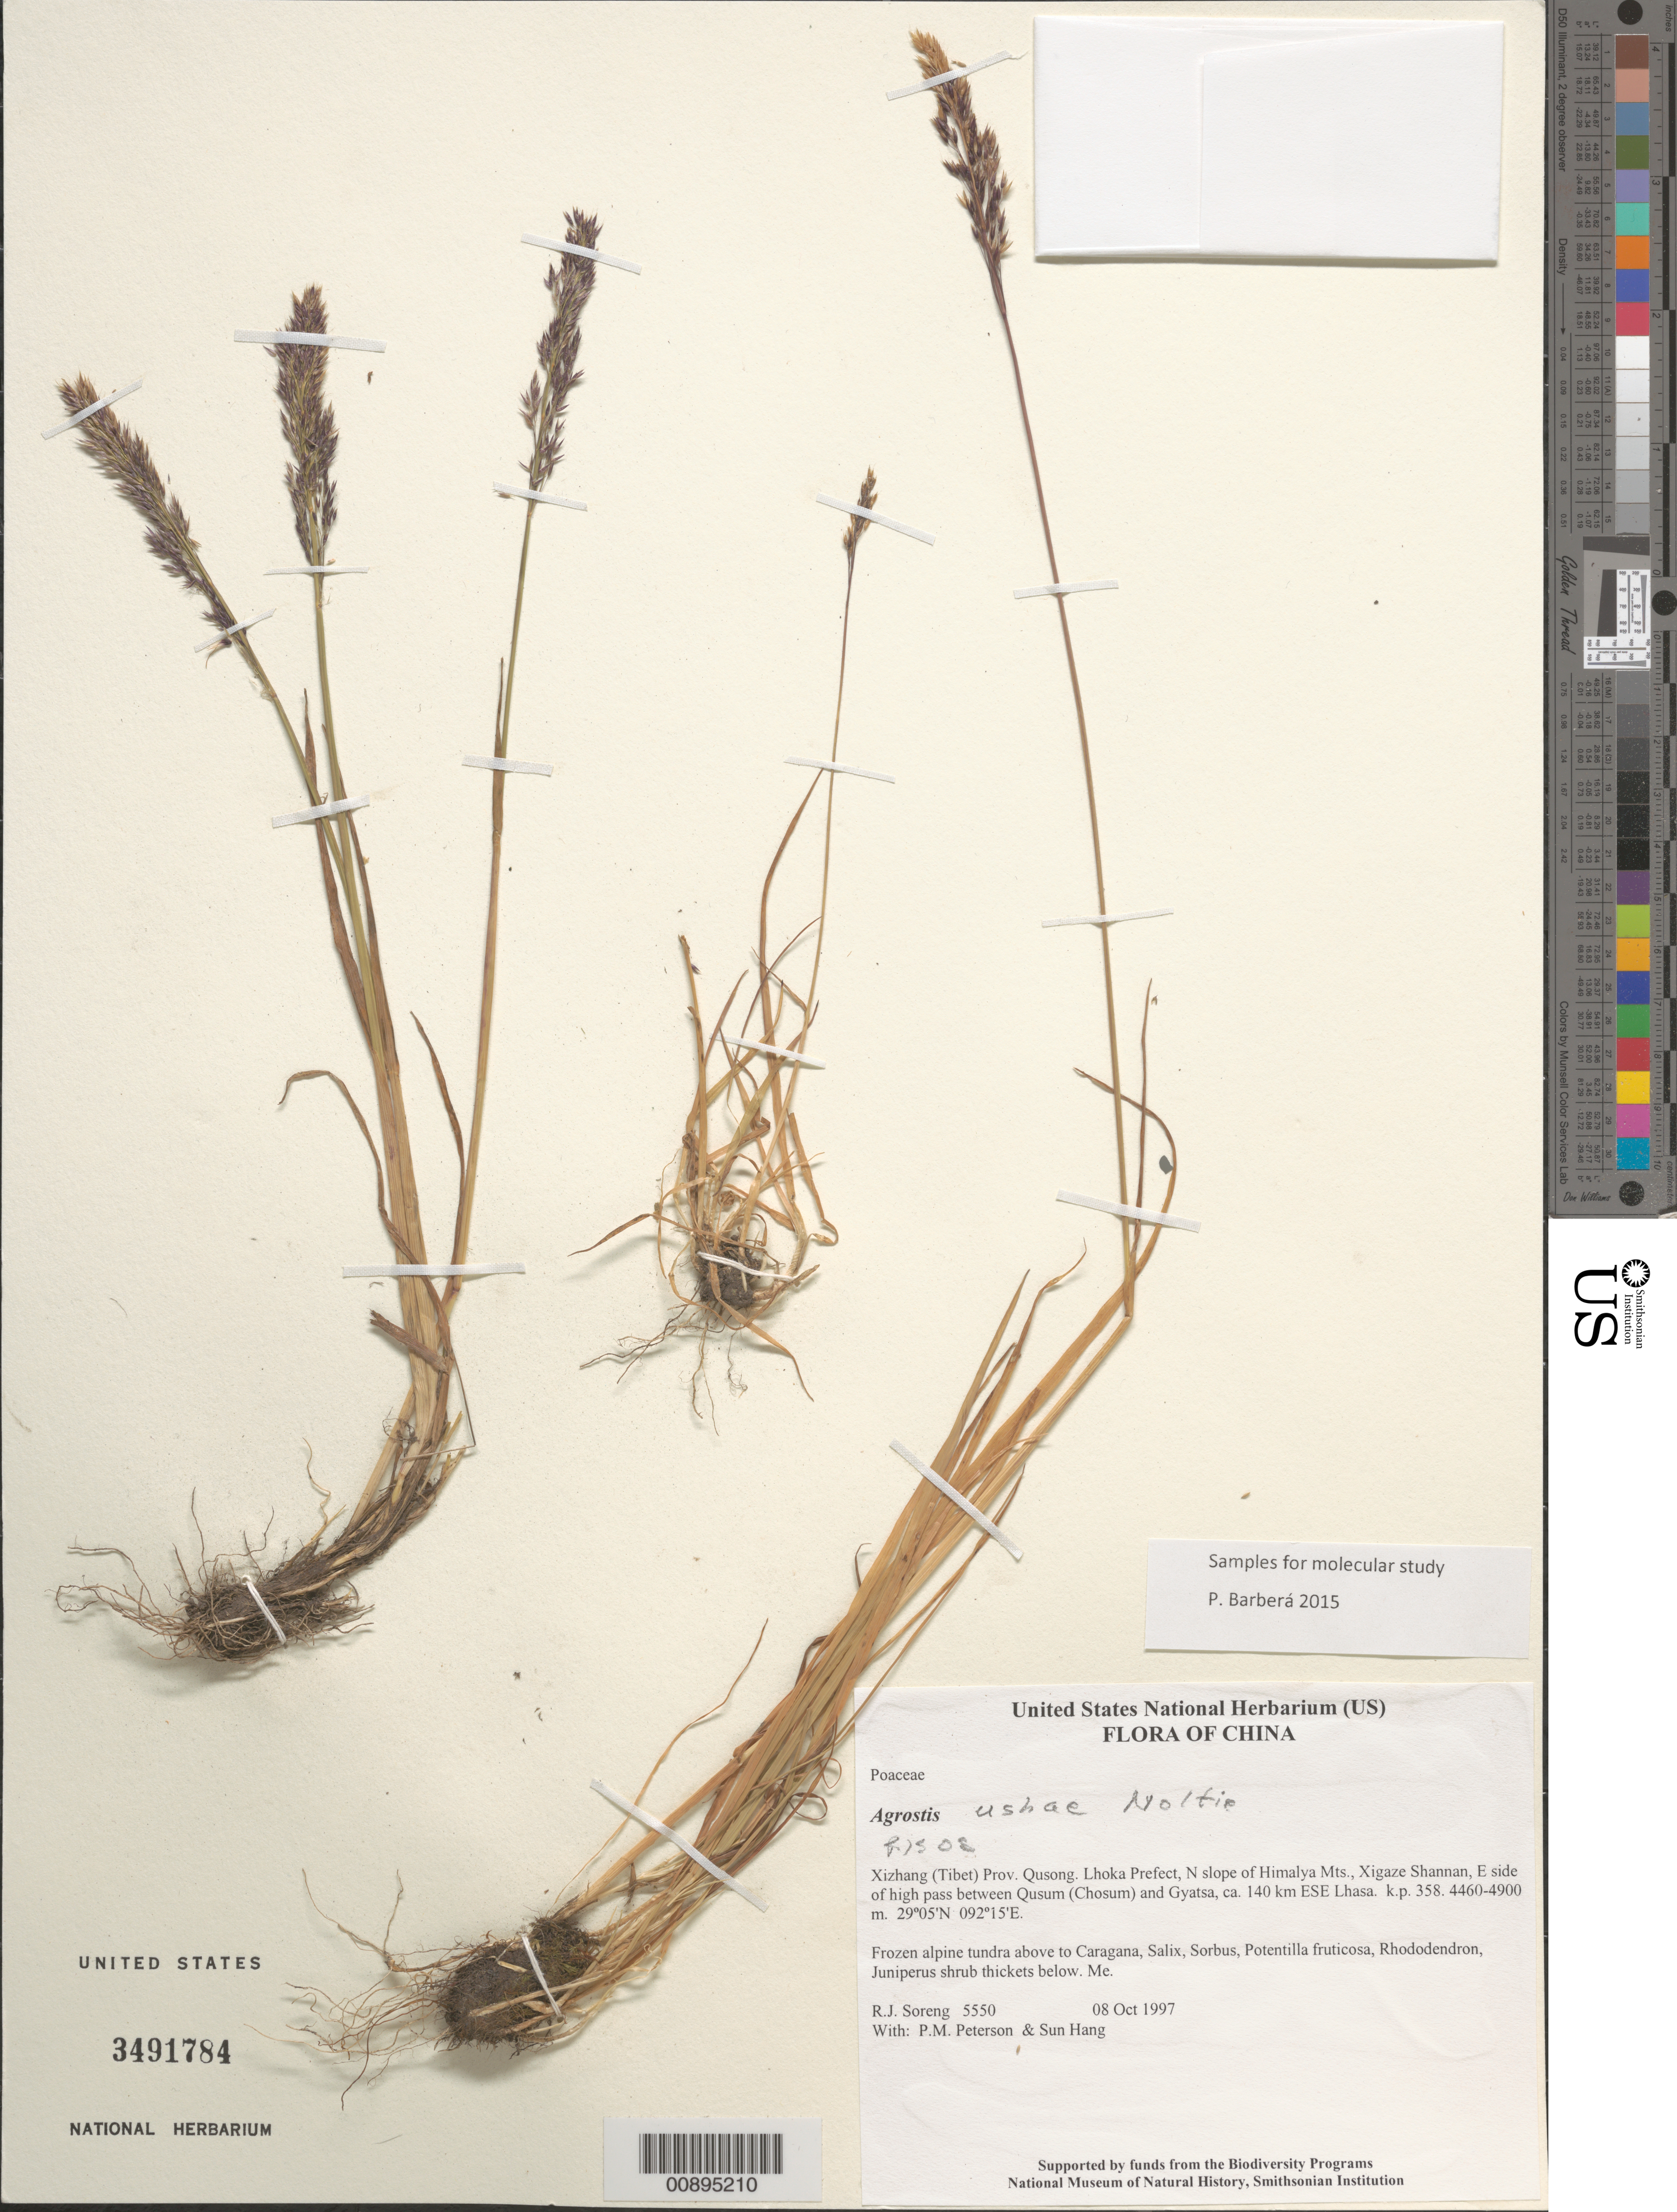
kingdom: Plantae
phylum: Tracheophyta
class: Liliopsida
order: Poales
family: Poaceae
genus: Agrostis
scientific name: Agrostis ushae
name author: Noltie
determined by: Soreng, Robert J., Research Associate (BOT), Smithsonian Institution - National Museum of Natural History (UNITED STATES)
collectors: R. J. Soreng, P. M. Peterson & Sun Hang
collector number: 5550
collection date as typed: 08 Oct 1997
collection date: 1997-10-08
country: China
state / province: Xizang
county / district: Qusong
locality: Lhoka Prefect, N slope of Himalaya Mts., Xigaze Shannan, E side of high pass between Qusum (Chosum) and Gyatsa, ca. 140 km ESE Lhasa. k.p. 358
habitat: Frozen alpine tundra above to Caragana, Salix, Sorbus, Potentilla fruticosa, Rhododendron, Juniperus shrub thickets below. Me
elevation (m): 4460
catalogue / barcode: US 3491784